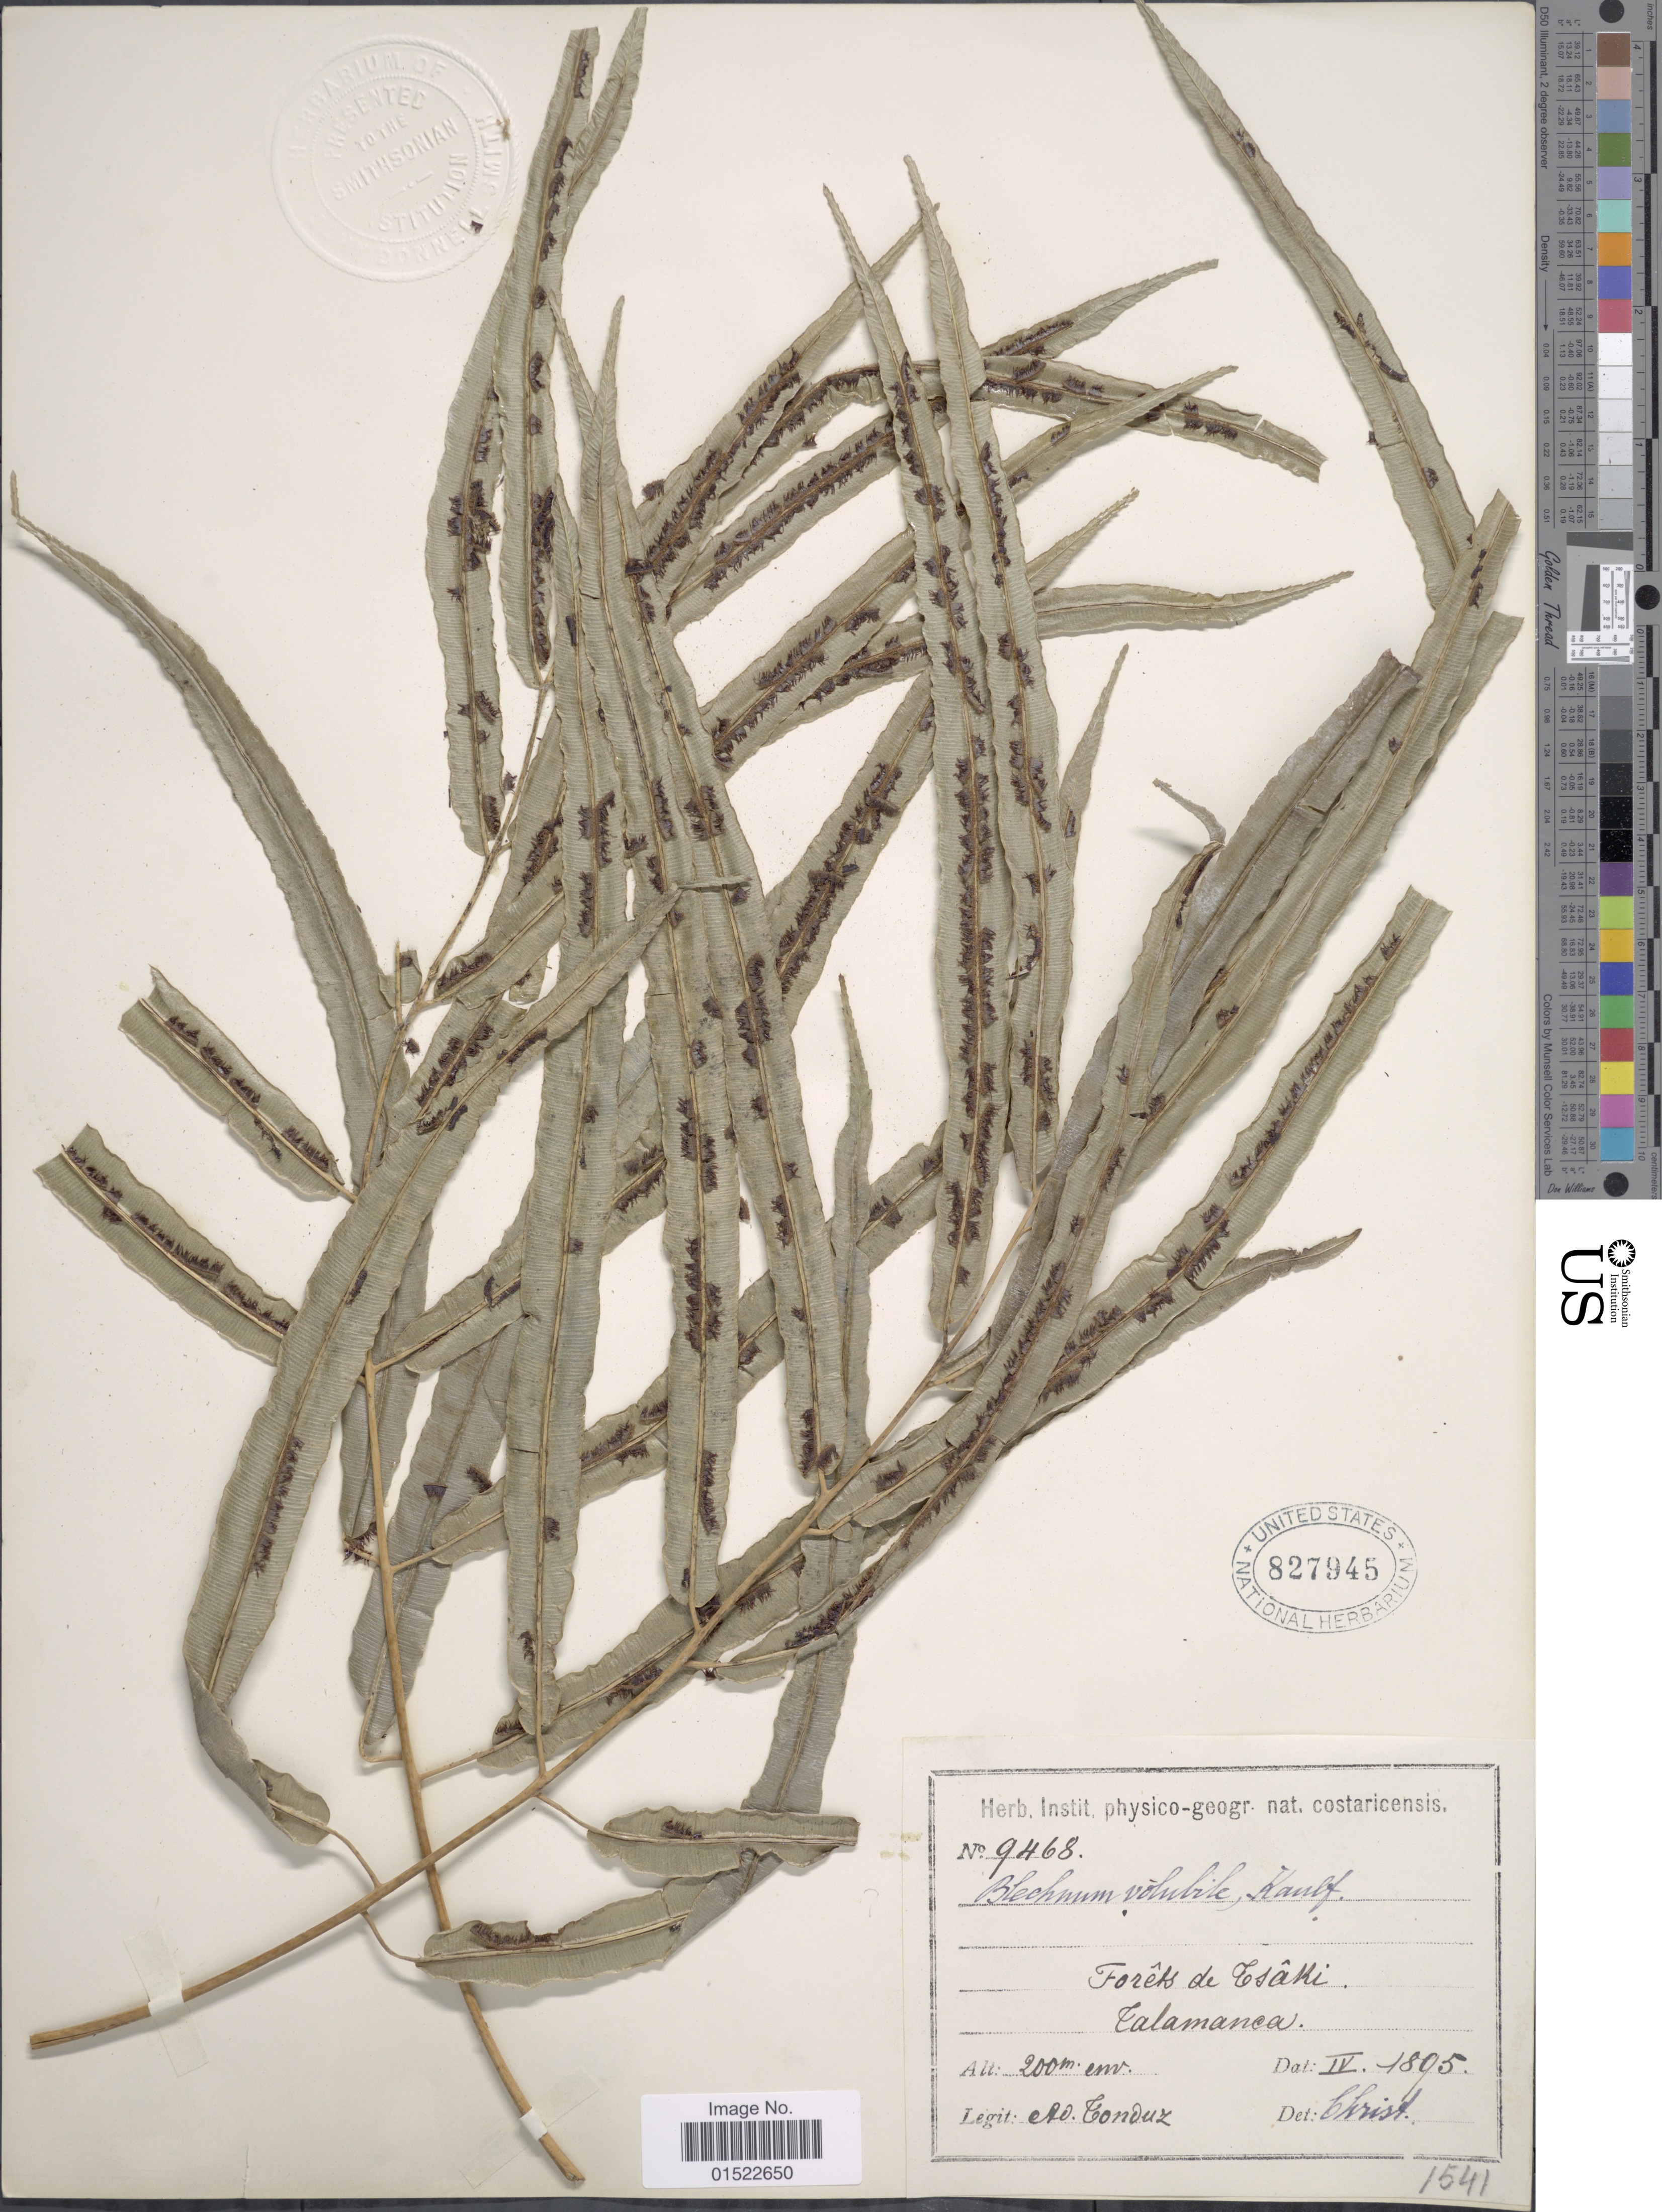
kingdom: Plantae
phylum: Tracheophyta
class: Polypodiopsida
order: Polypodiales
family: Blechnaceae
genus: Salpichlaena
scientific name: Salpichlaena volubilis subsp. volubilis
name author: (Kaulf.) J. Sm.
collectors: A. Tonduz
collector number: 9468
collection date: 1895-04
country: Costa Rica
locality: Calamanca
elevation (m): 200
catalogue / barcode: US 827945